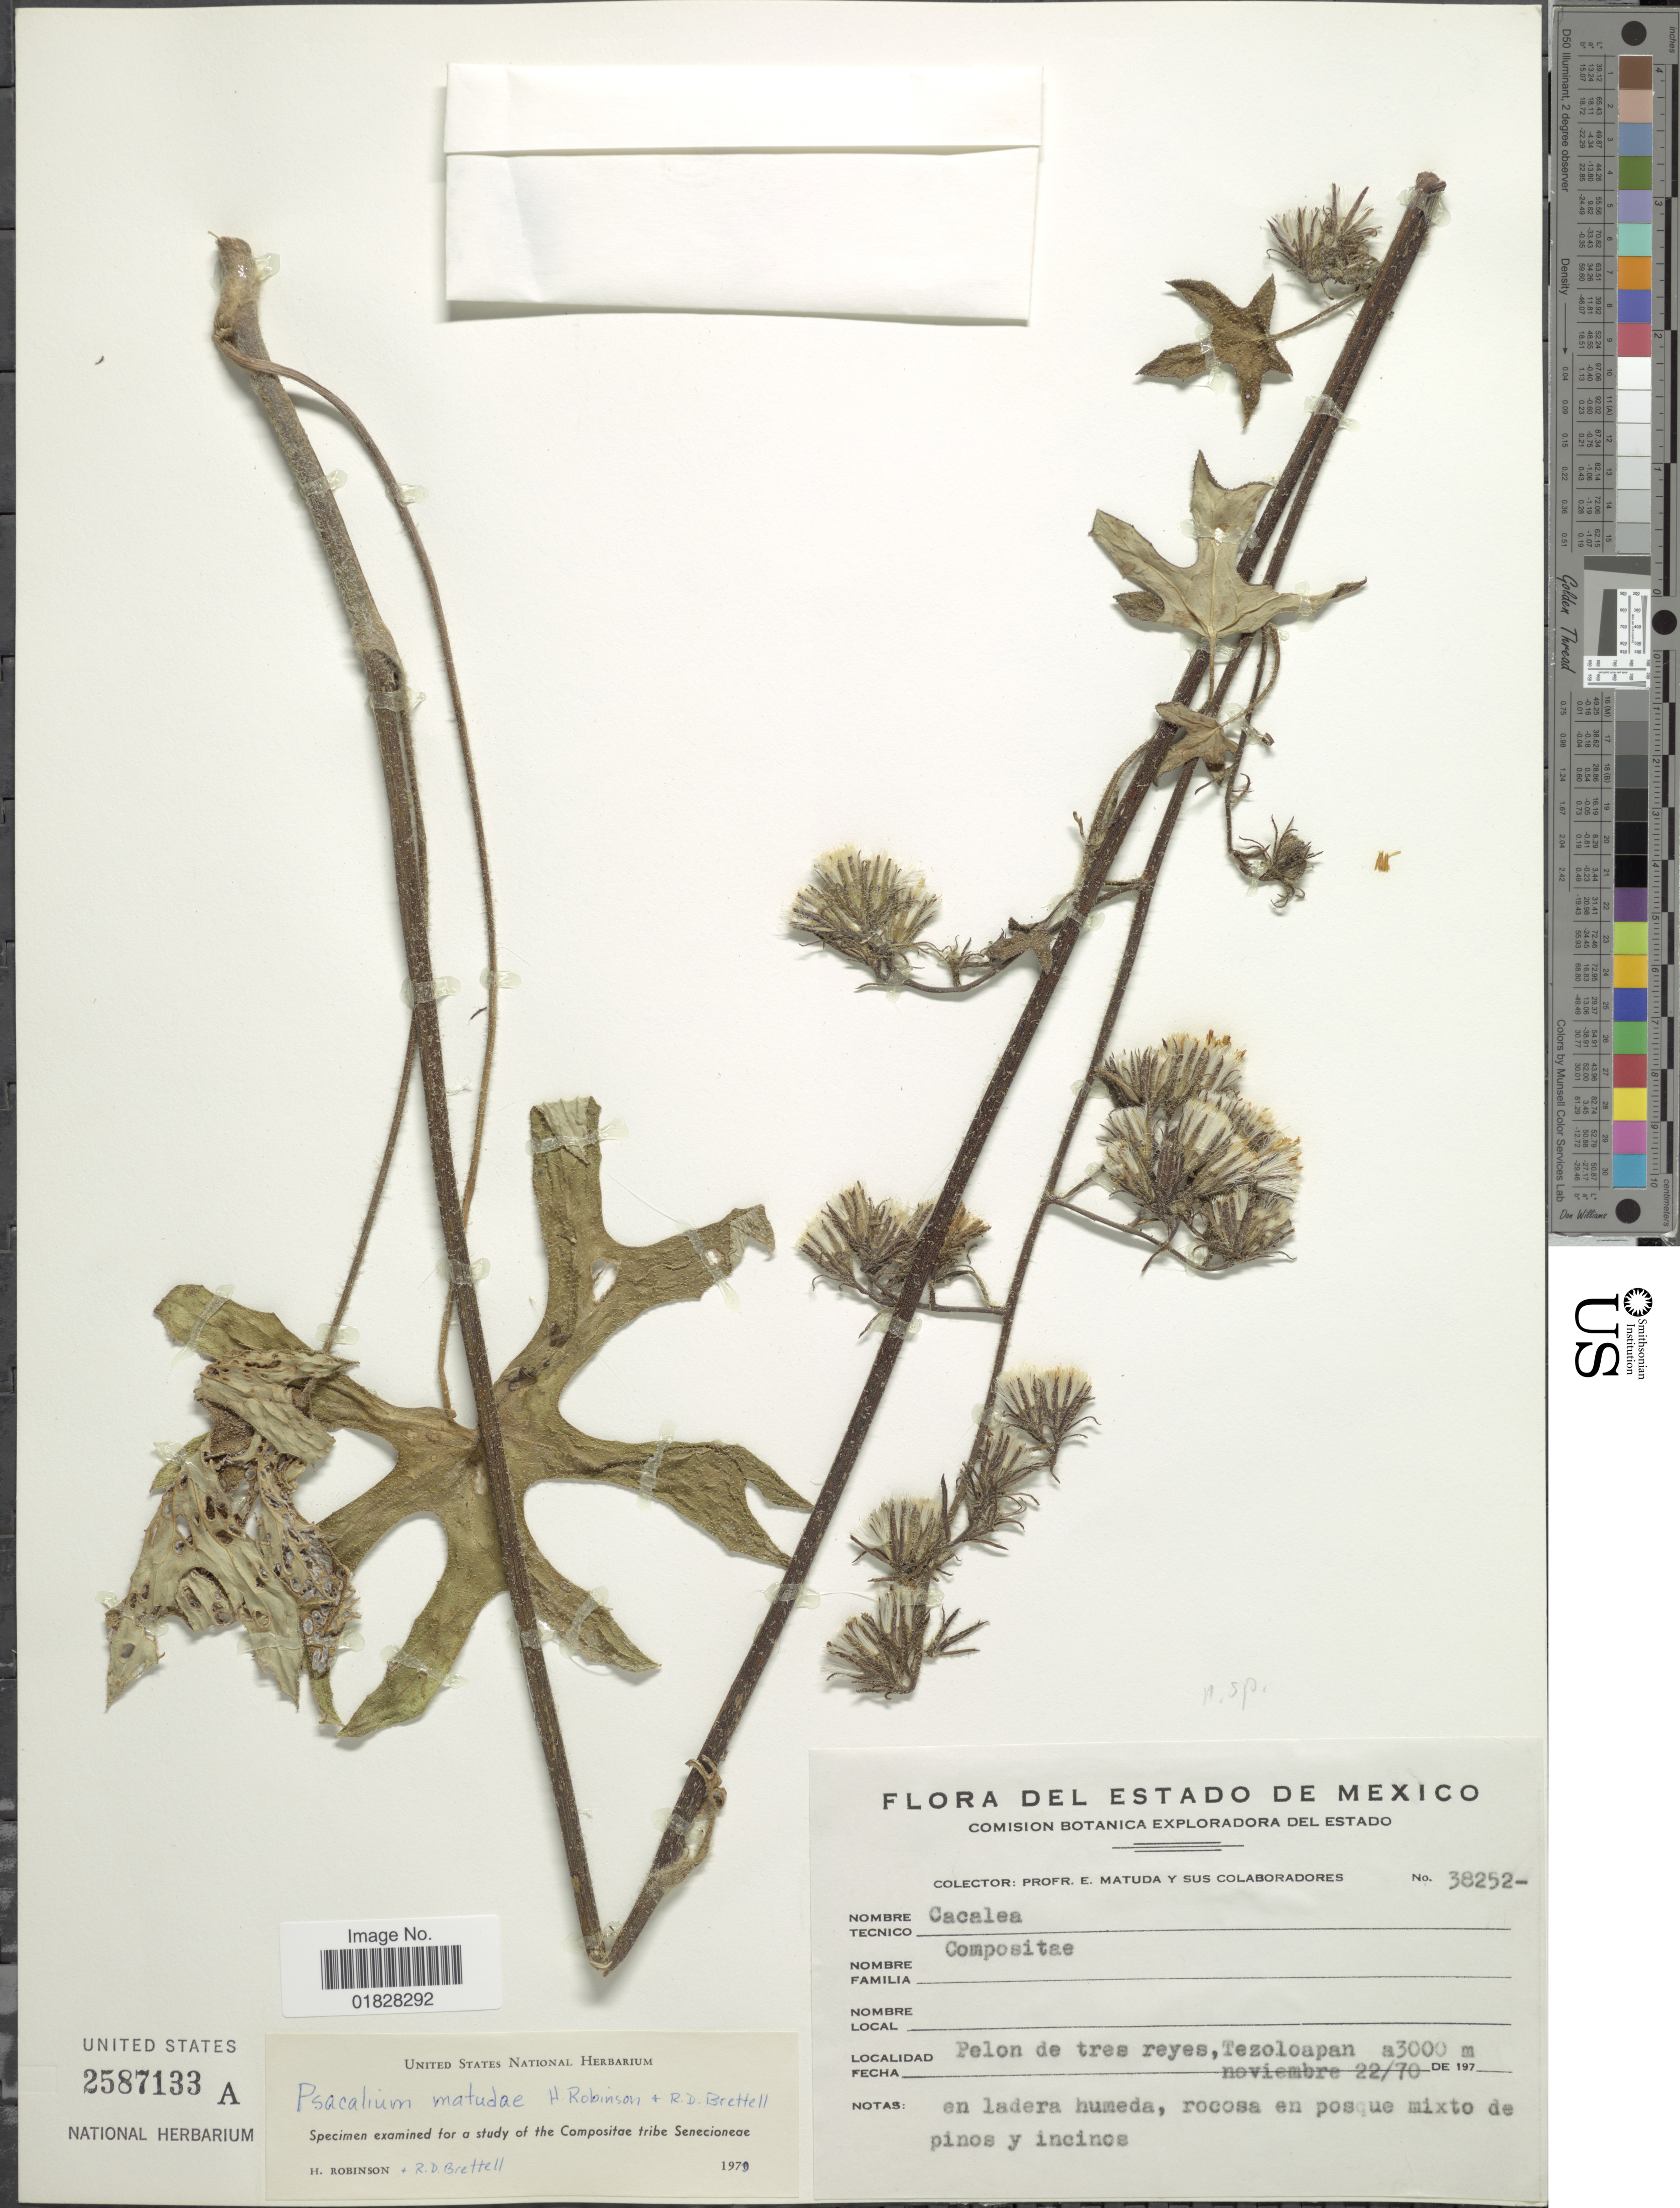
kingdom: Plantae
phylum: Tracheophyta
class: Magnoliopsida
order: Asterales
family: Asteraceae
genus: Psacalium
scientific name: Psacalium matudae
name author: H. Rob. & Brettell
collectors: E. Matuda & et al.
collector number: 38252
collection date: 1970-11-22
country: Mexico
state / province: México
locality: Estado de Mexico. Pelon de tres reyes, Tezoloapan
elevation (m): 3000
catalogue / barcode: US 2587133A